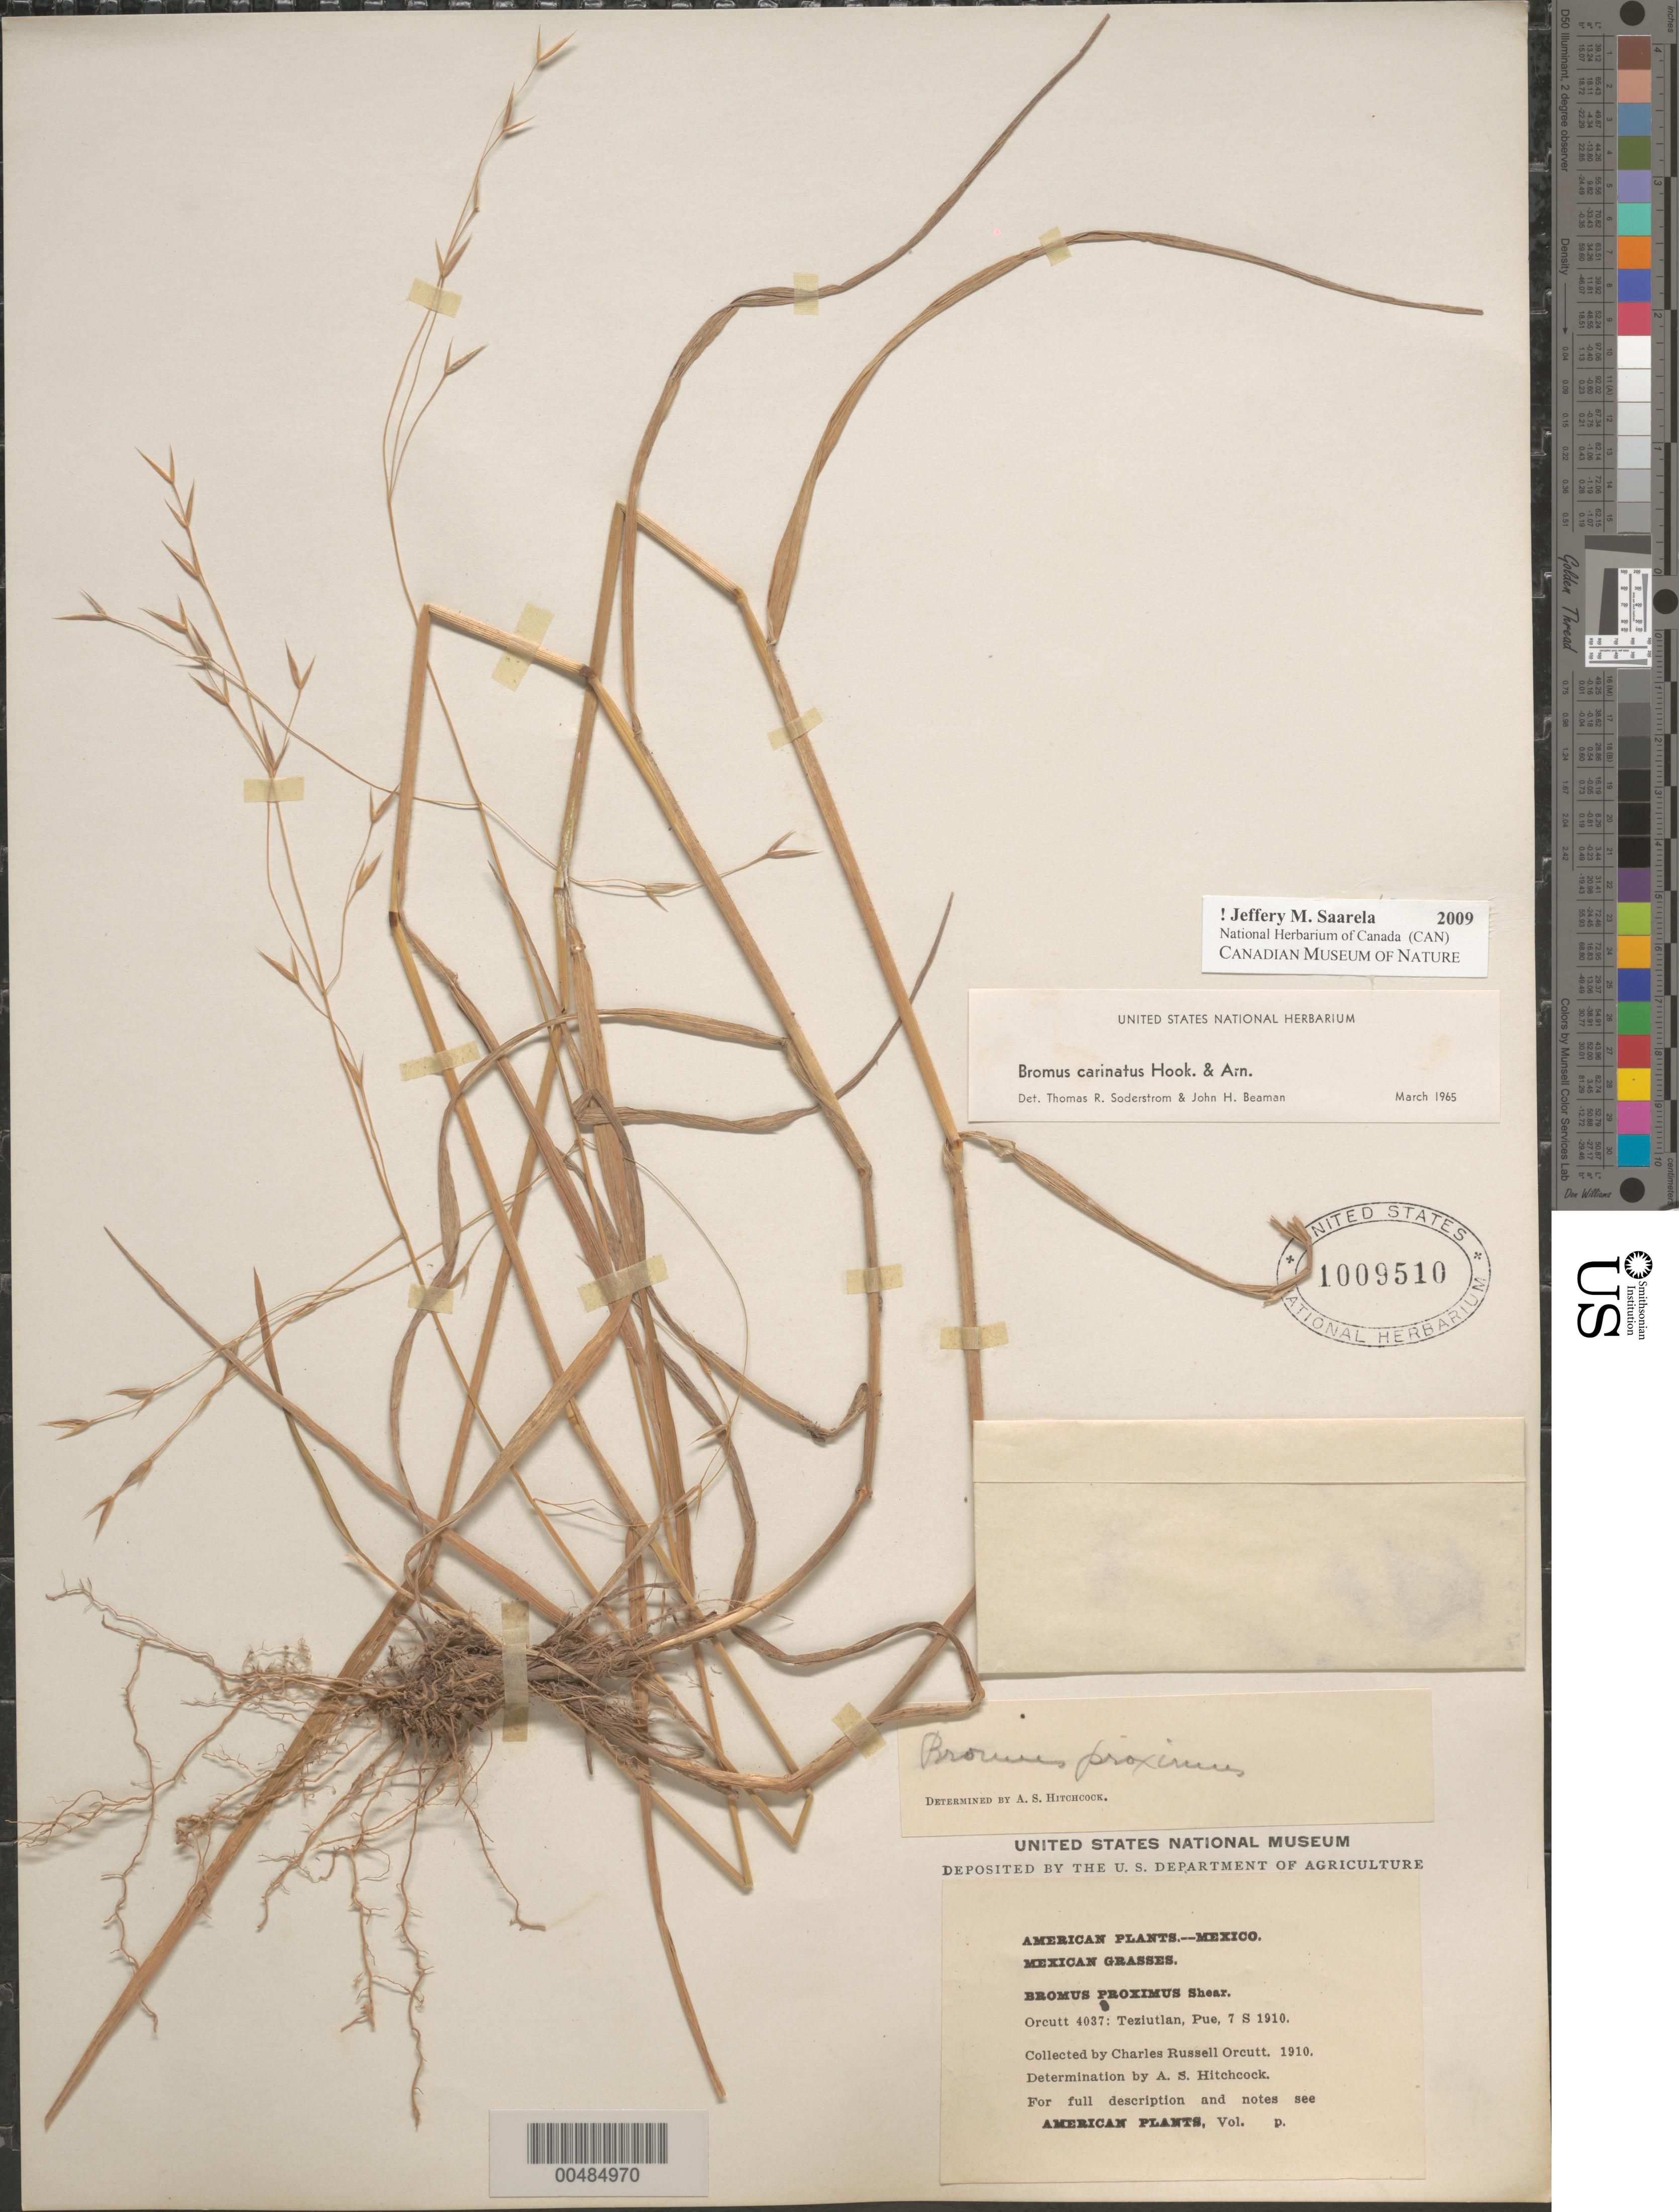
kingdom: Plantae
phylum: Tracheophyta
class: Liliopsida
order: Poales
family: Poaceae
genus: Bromus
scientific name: Bromus carinatus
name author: Hook. & Arn.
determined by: Soderstrom, T. R.; Beaman, J. H.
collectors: C. R. Orcutt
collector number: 4037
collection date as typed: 7 Sep 1910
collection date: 1910-09-07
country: Mexico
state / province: Puebla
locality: Teziutlan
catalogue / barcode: US 1009510